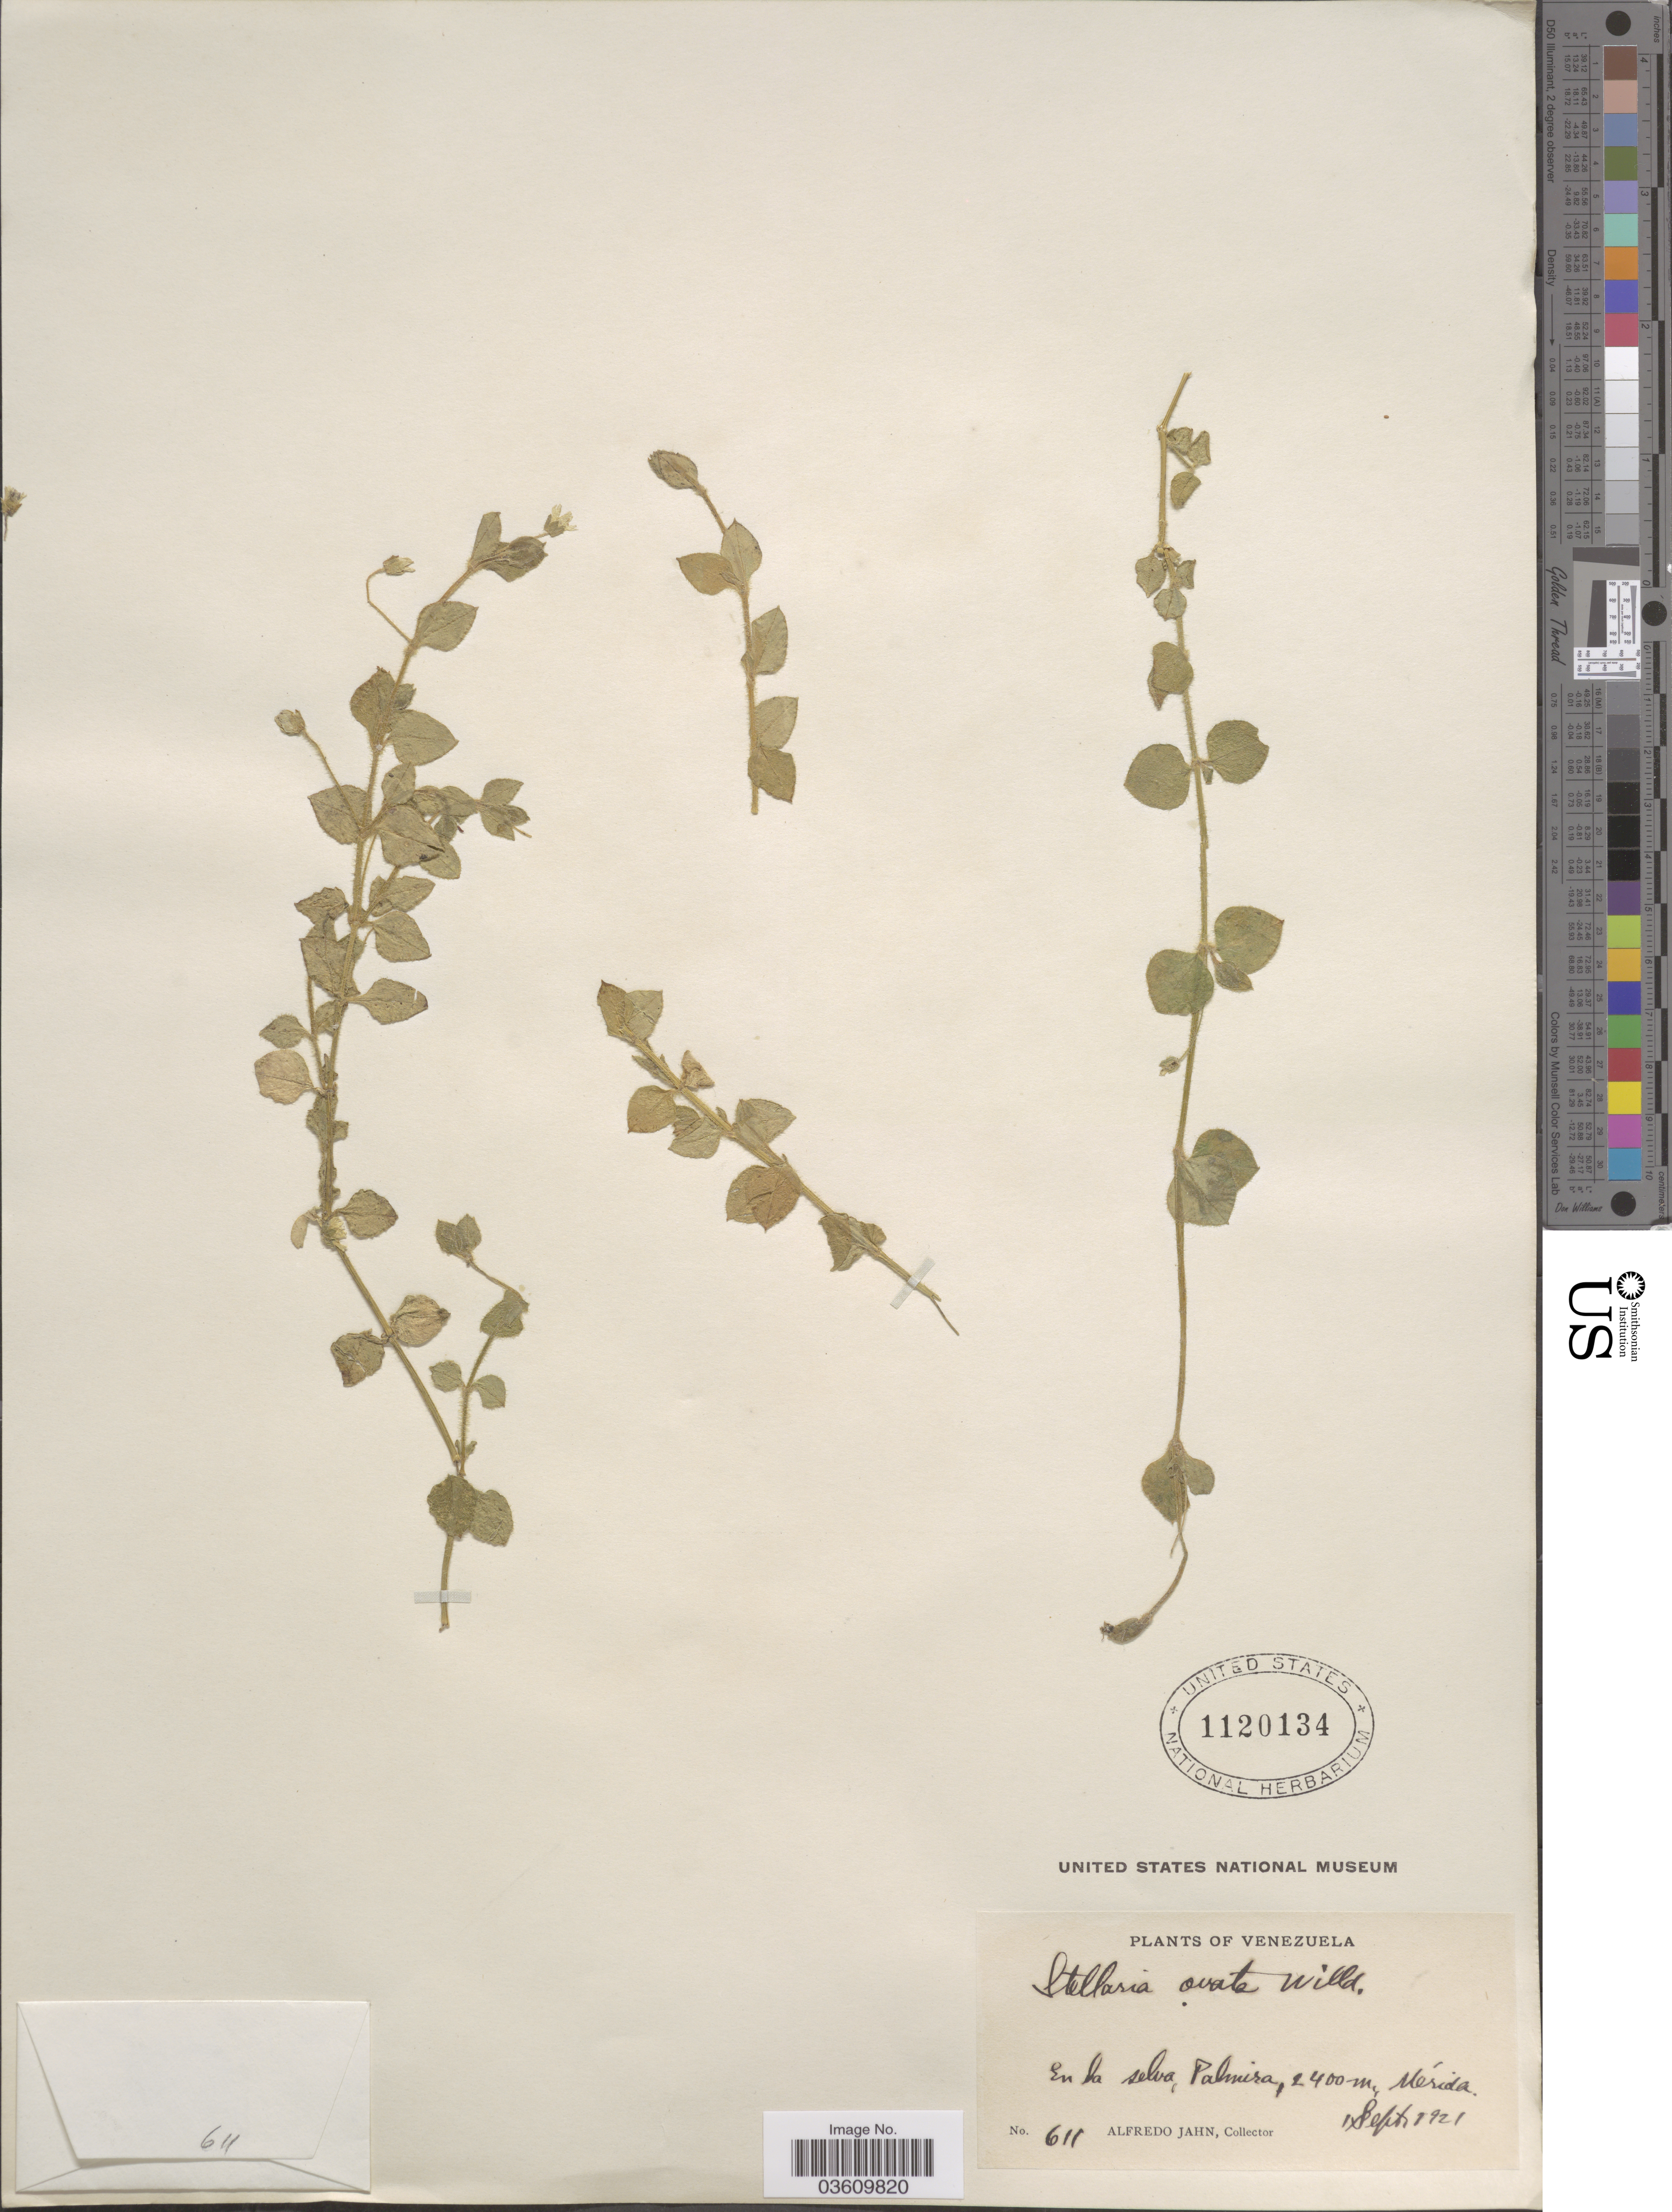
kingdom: Plantae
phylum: Tracheophyta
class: Magnoliopsida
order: Caryophyllales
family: Caryophyllaceae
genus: Stellaria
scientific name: Stellaria ovata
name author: Willd.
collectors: A. Jahn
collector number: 611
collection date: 1921-09-01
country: Venezuela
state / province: Mérida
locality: En la selva, Palmira.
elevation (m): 2400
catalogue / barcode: US 1120134